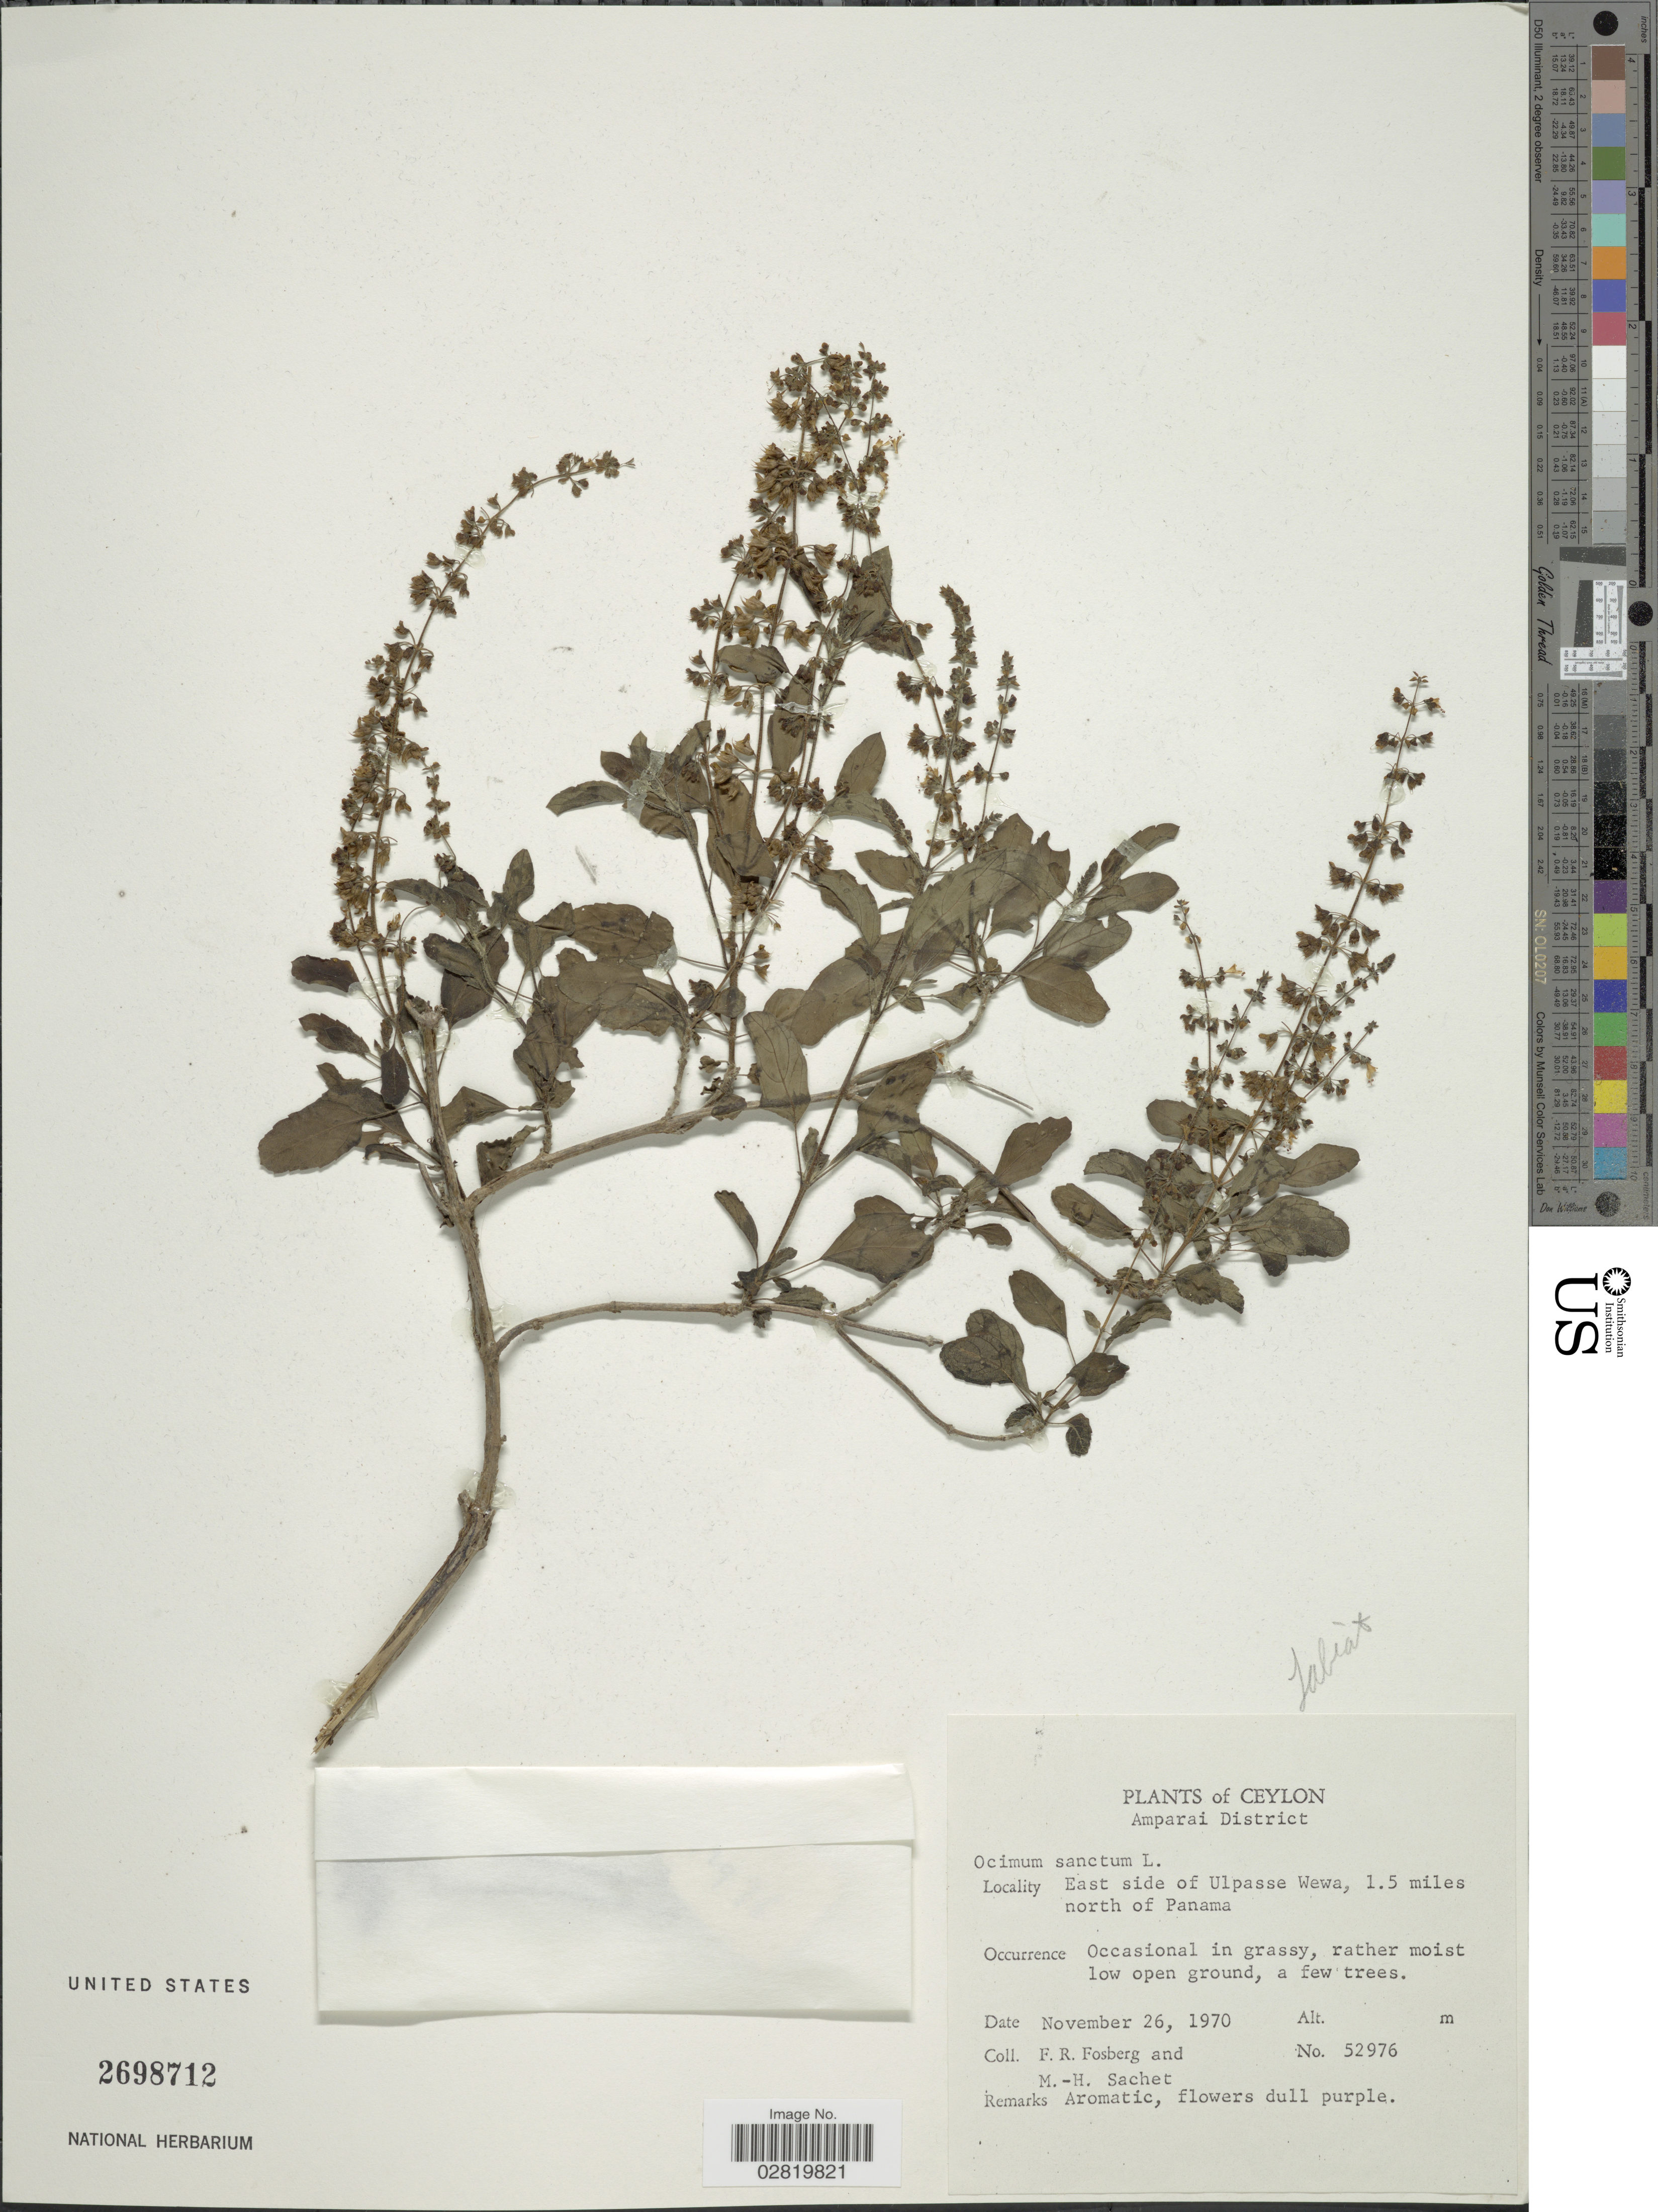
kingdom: Plantae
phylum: Tracheophyta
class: Magnoliopsida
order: Lamiales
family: Lamiaceae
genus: Ocimum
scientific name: Ocimum sanctum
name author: L.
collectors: F. R. Fosberg & M.-H. Sachet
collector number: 52976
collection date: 1970-11-26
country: Sri Lanka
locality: Ceylon, Amparai District, East side of Ulpasse Wewa, 1.5 miles north of Panama.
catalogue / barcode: US 2698712